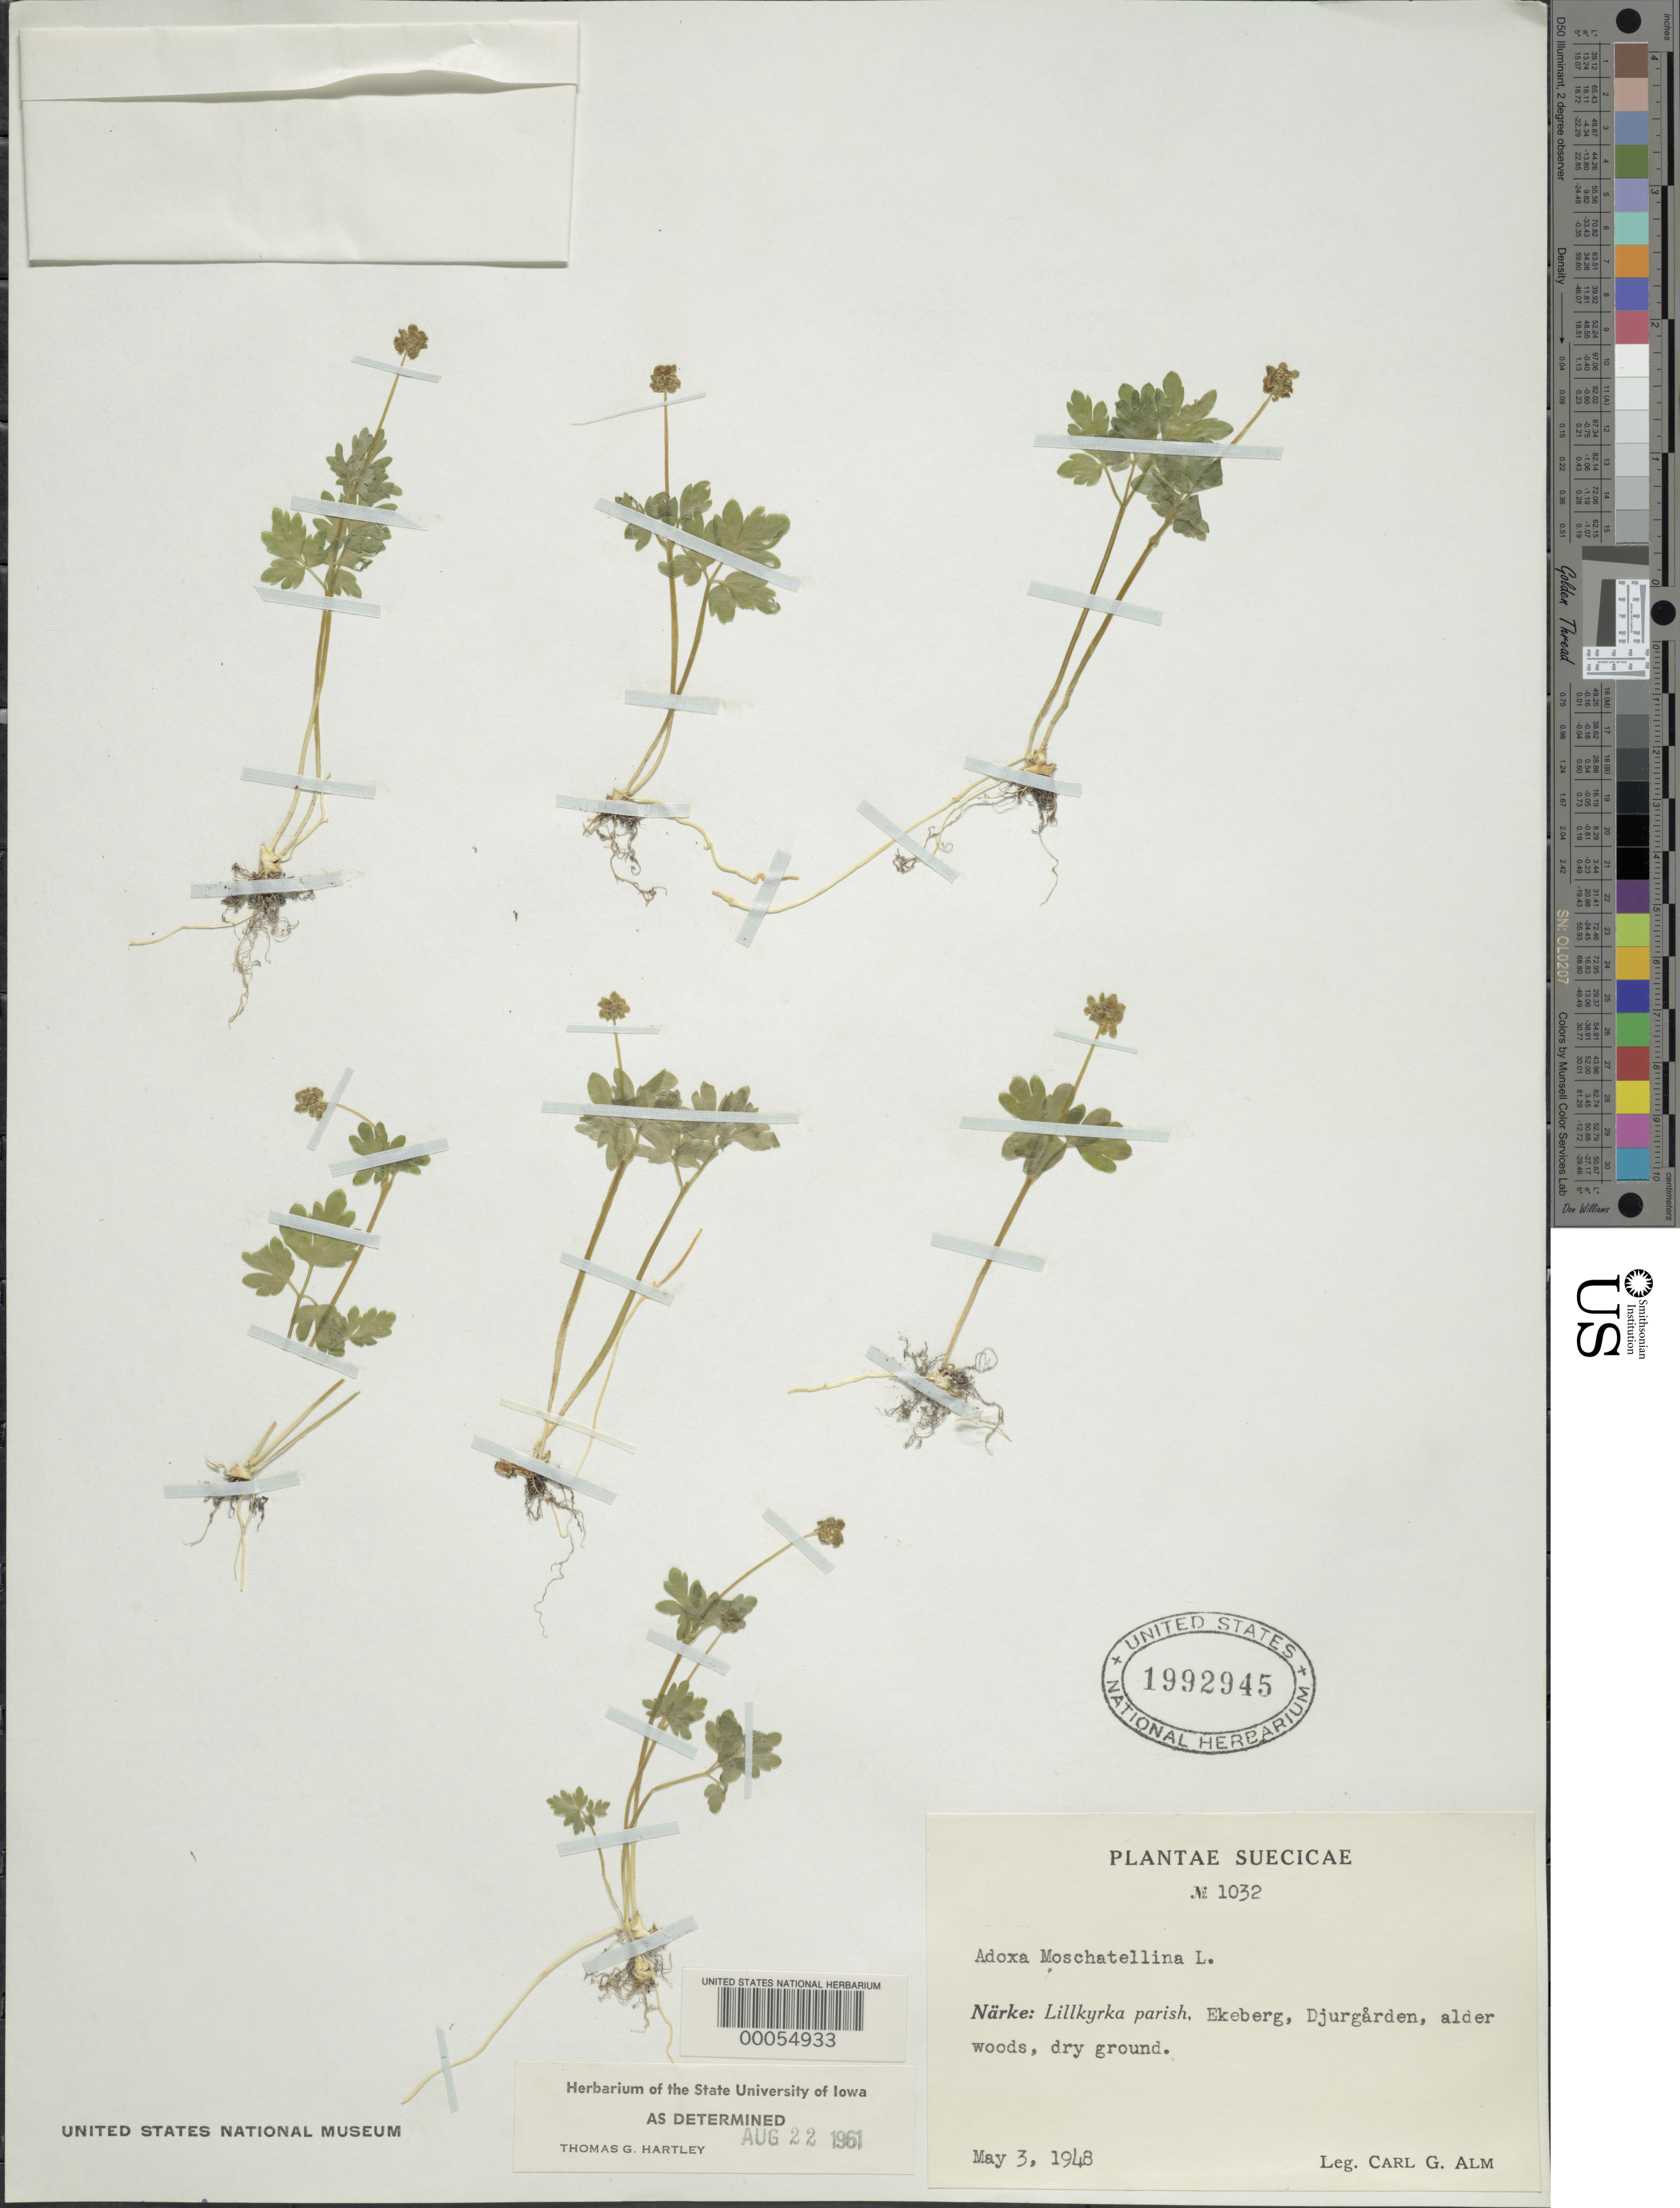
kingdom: Plantae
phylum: Tracheophyta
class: Magnoliopsida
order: Dipsacales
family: Viburnaceae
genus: Adoxa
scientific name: Adoxa moschatellina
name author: L.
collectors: C. Alm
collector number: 1032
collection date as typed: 03 May 1948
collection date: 1948-05-03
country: Sweden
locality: Lillkyrka parish, ekeberg, djurgarden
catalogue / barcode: US 1992945